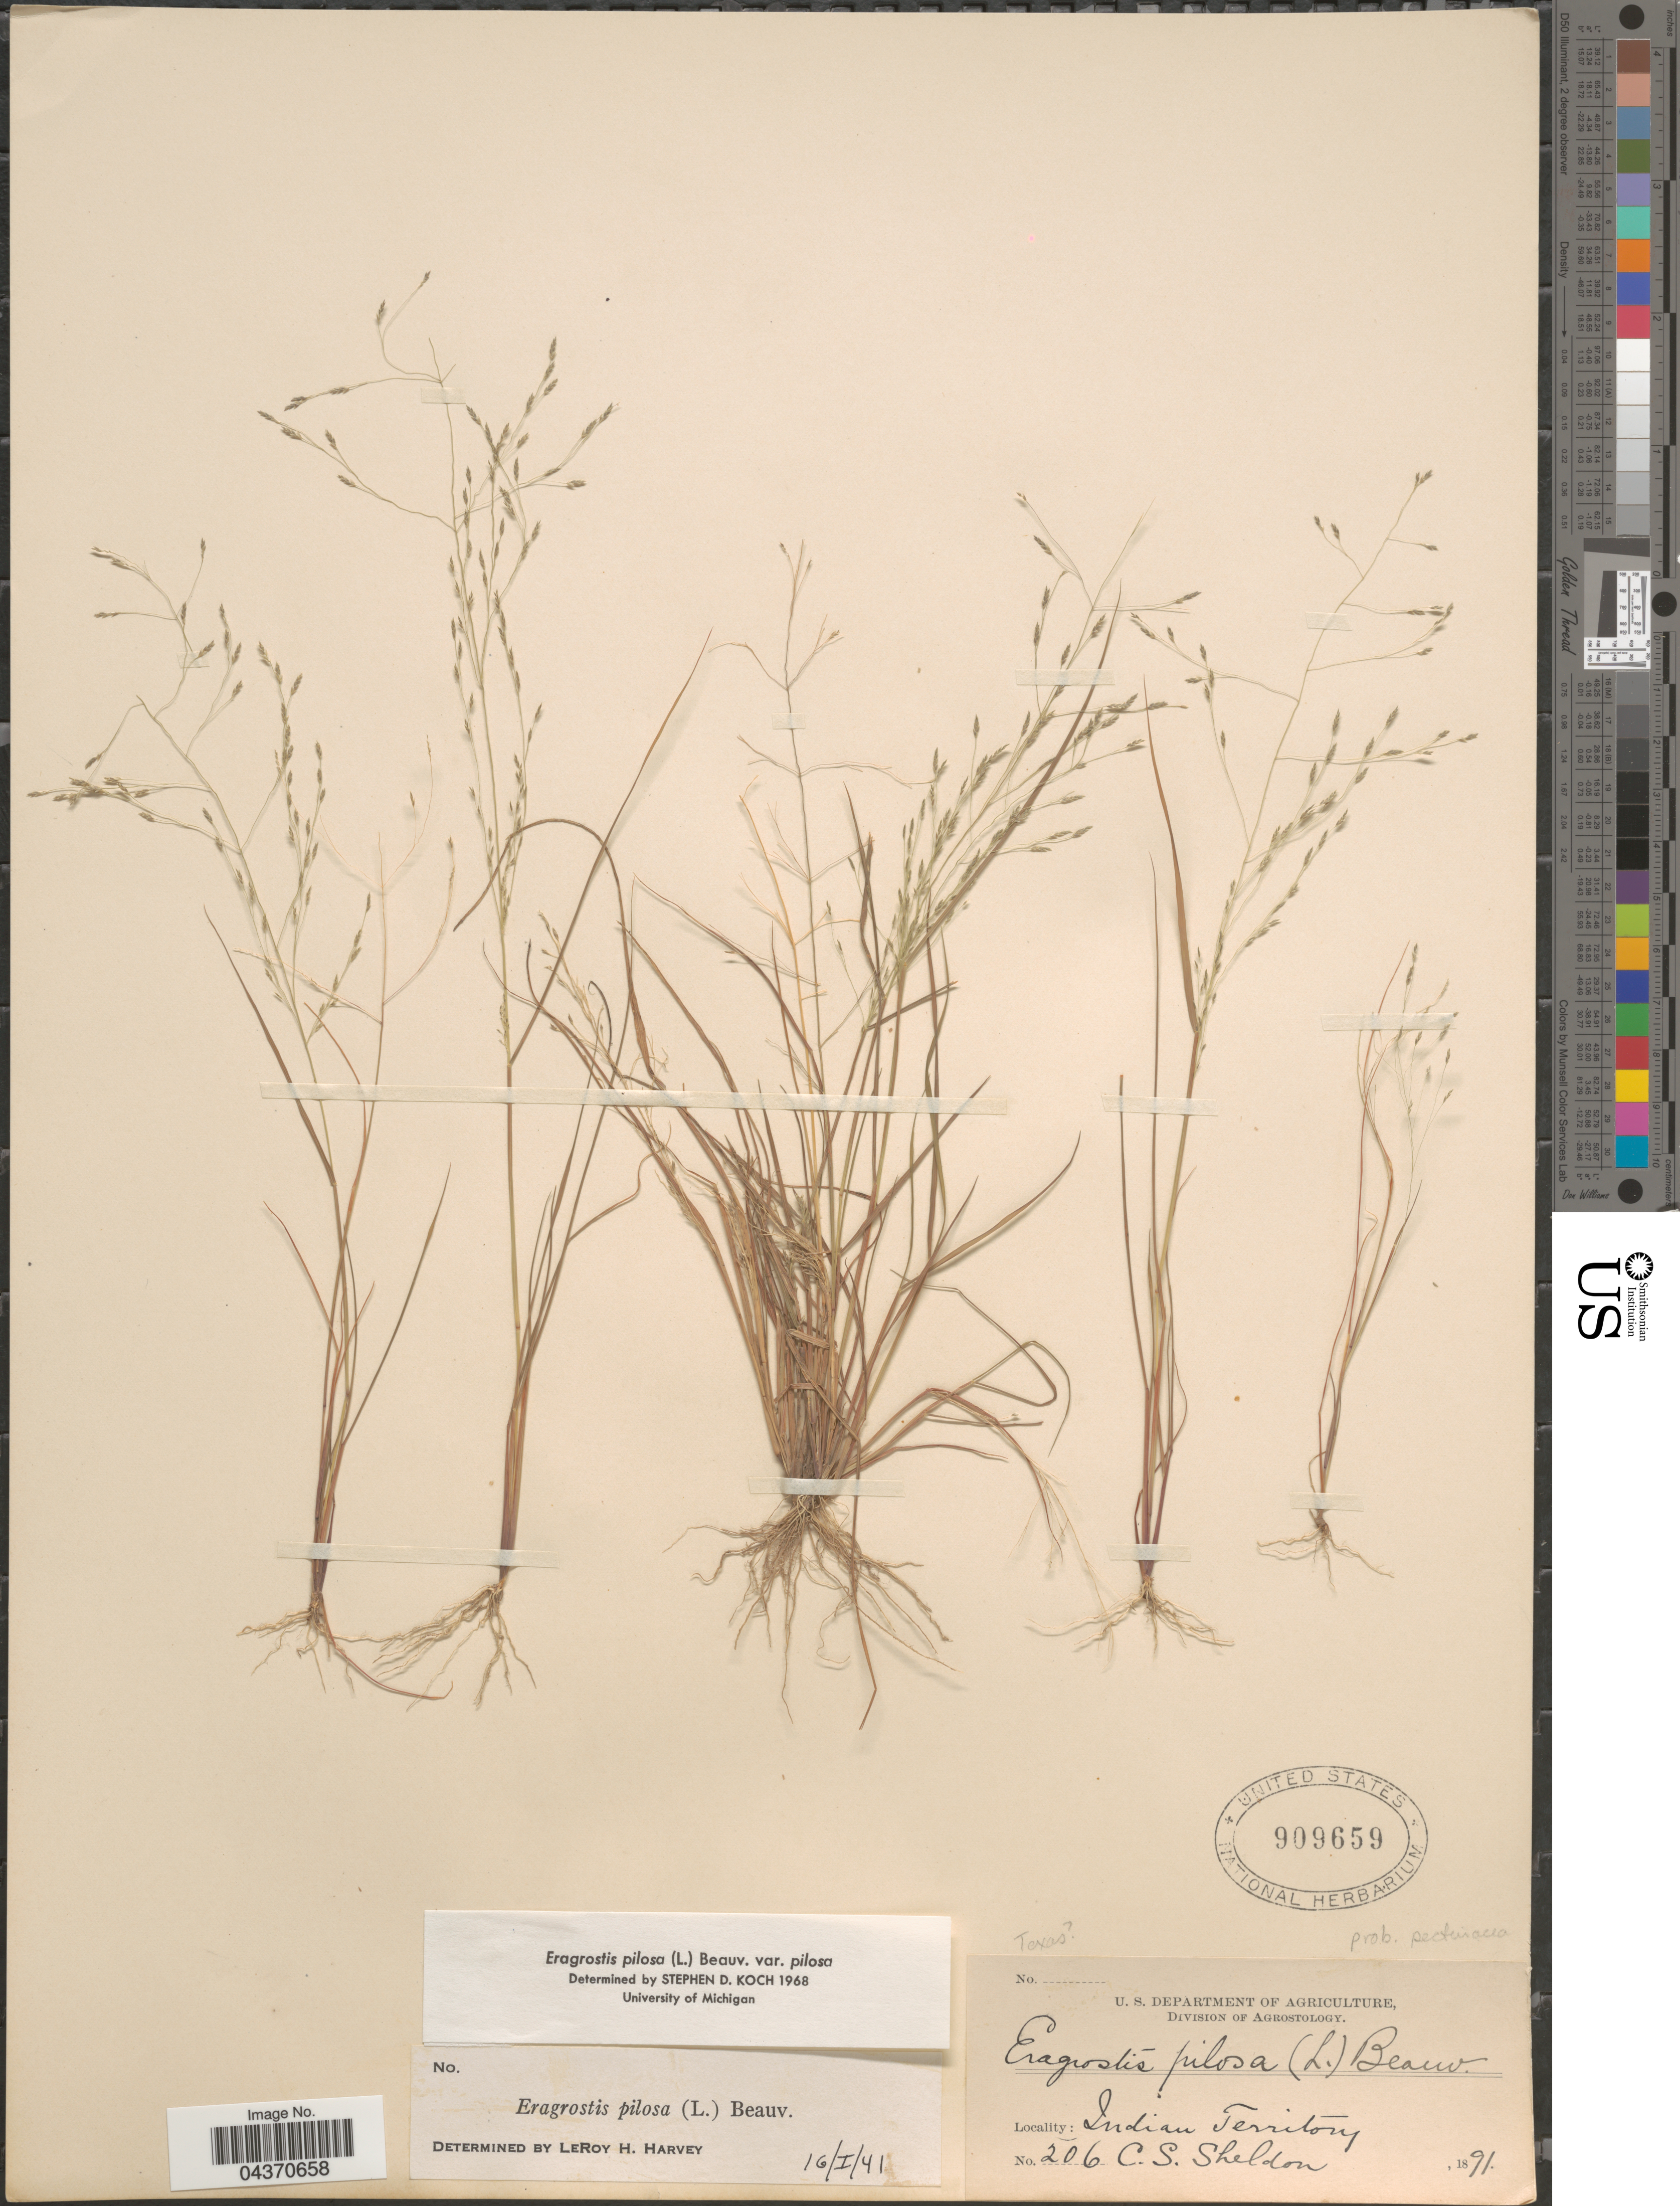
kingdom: Plantae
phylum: Tracheophyta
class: Liliopsida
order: Poales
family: Poaceae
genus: Eragrostis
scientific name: Eragrostis pilosa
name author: (L.) P. Beauv.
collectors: C. S. Sheldon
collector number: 206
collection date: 1891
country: United States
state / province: Oklahoma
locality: Indian Territory.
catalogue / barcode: US 909659